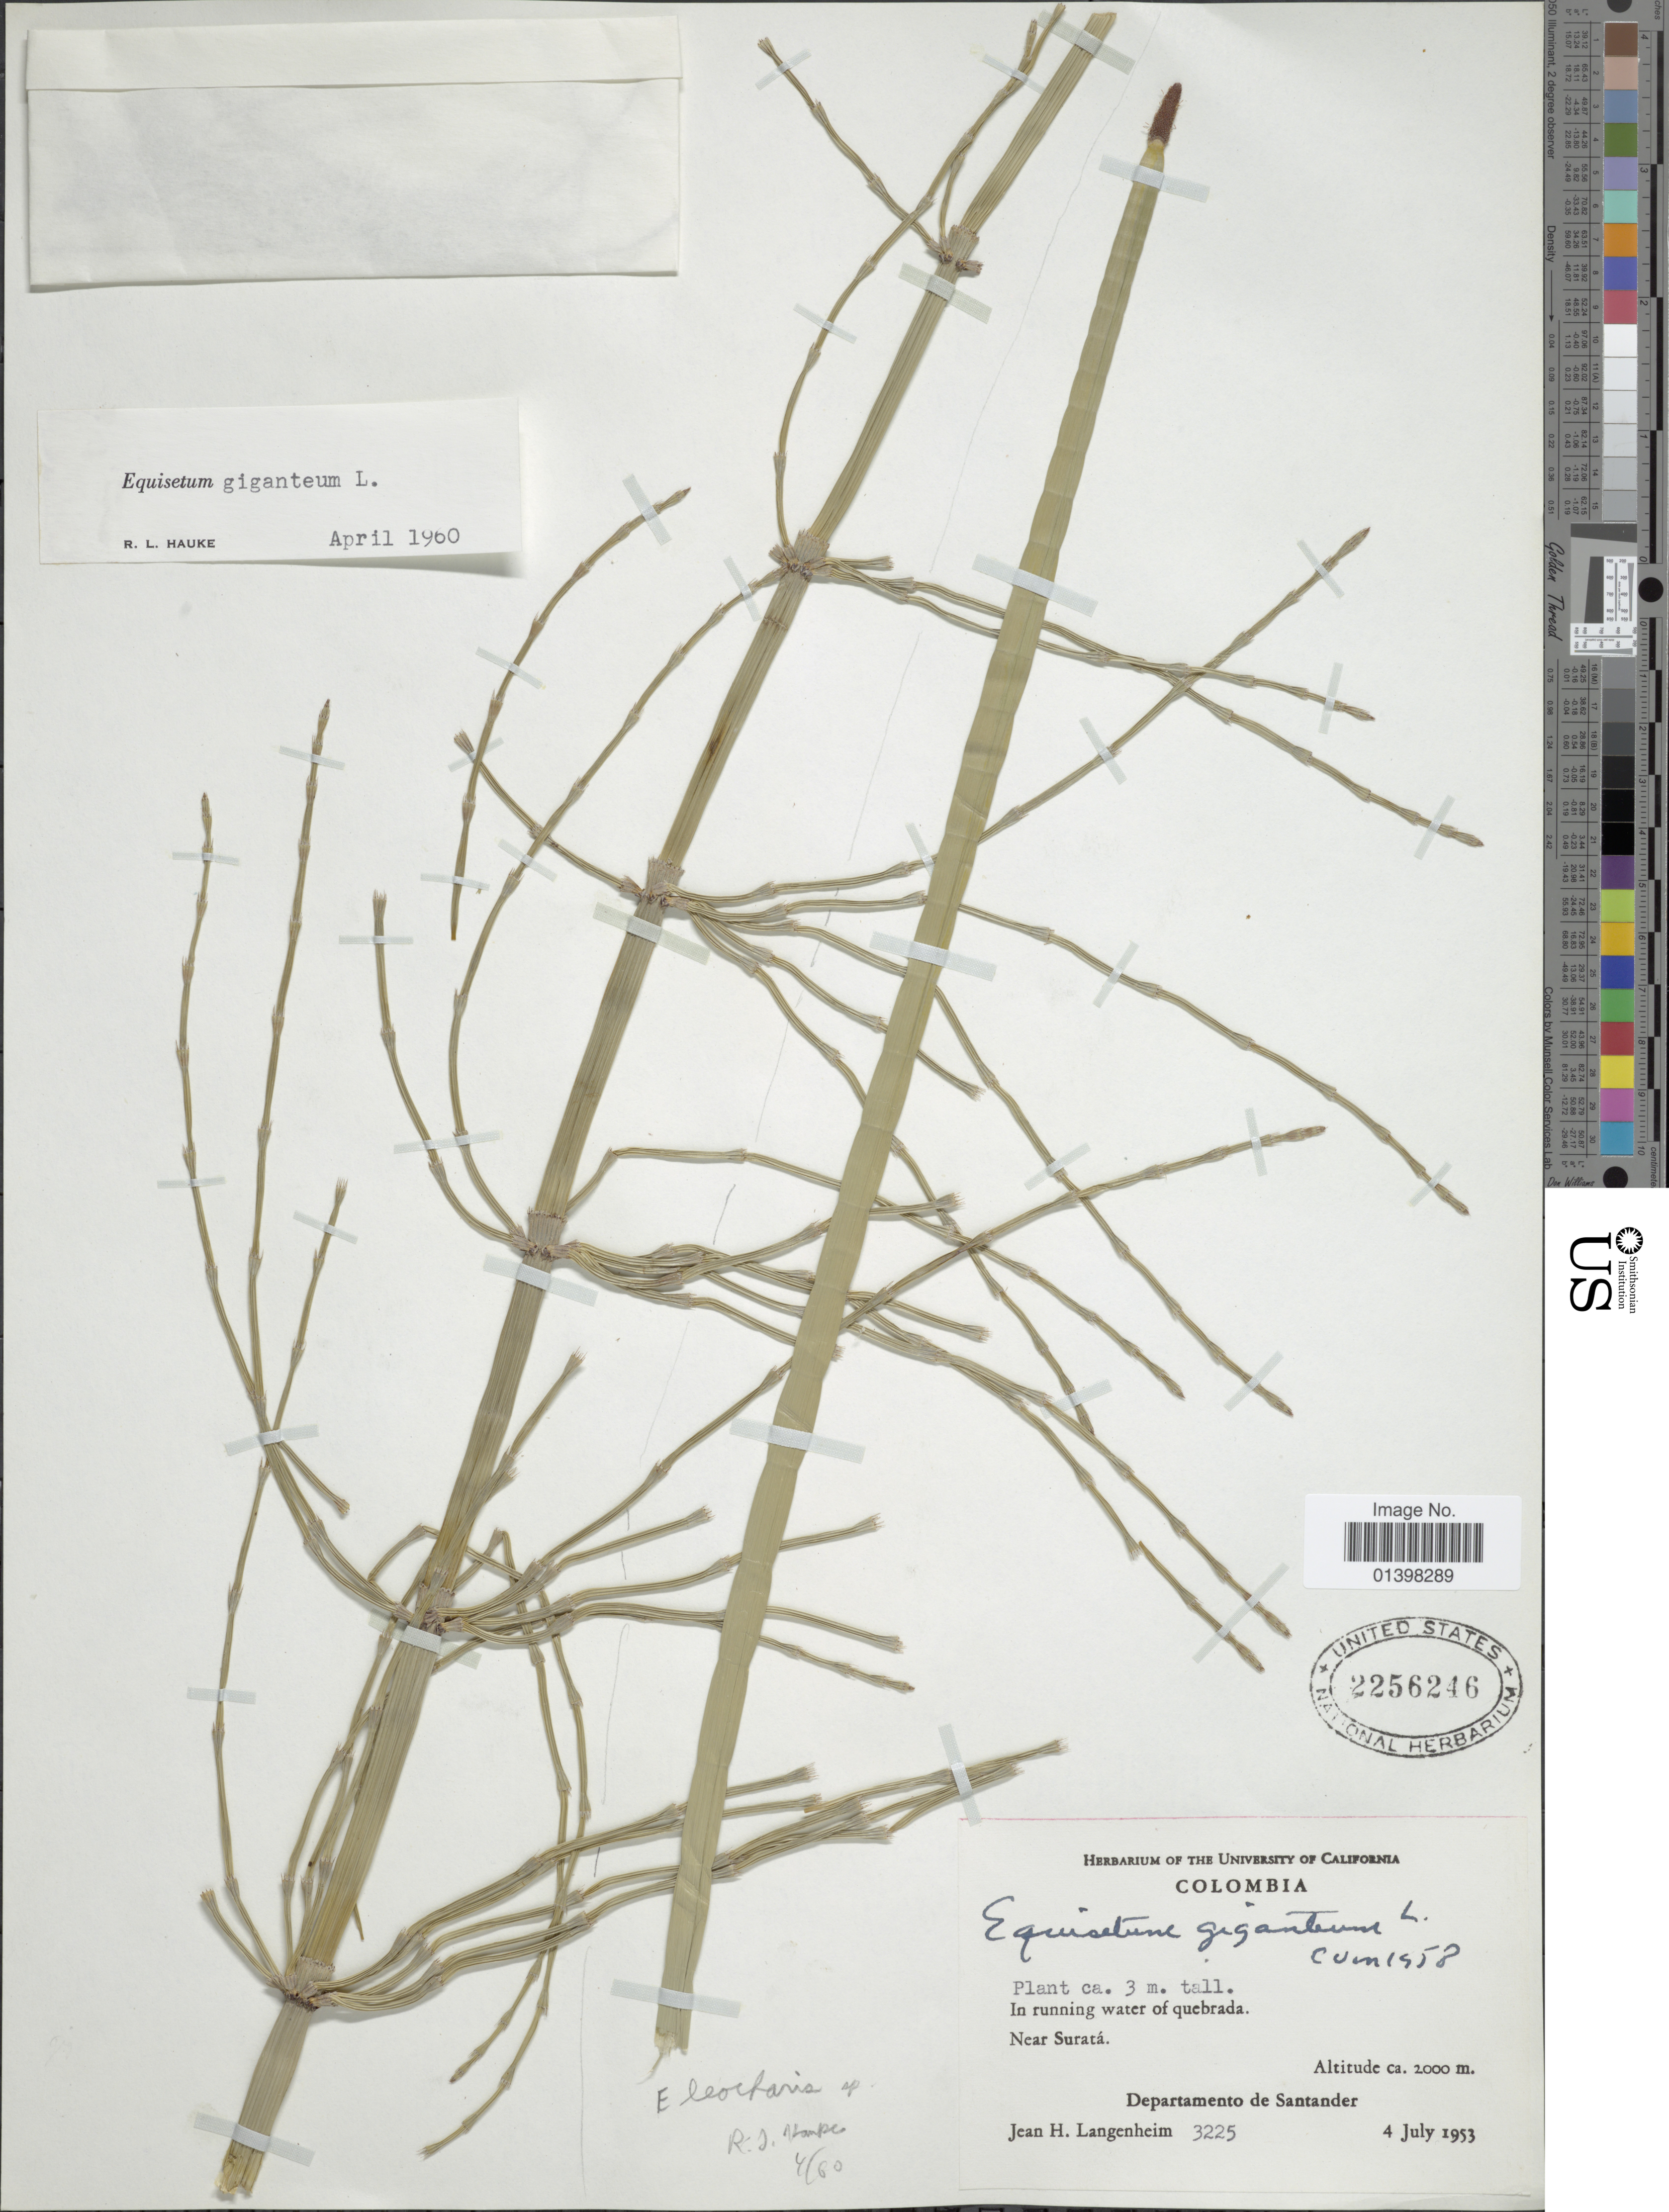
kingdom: Plantae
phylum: Tracheophyta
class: Polypodiopsida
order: Equisetales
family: Equisetaceae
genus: Equisetum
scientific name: Equisetum giganteum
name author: L.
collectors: J. H. Langenheim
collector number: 3225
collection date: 1953-07-04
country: Colombia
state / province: Santander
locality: In running water of quebrada, Near Suratá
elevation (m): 2000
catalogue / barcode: US 2256246